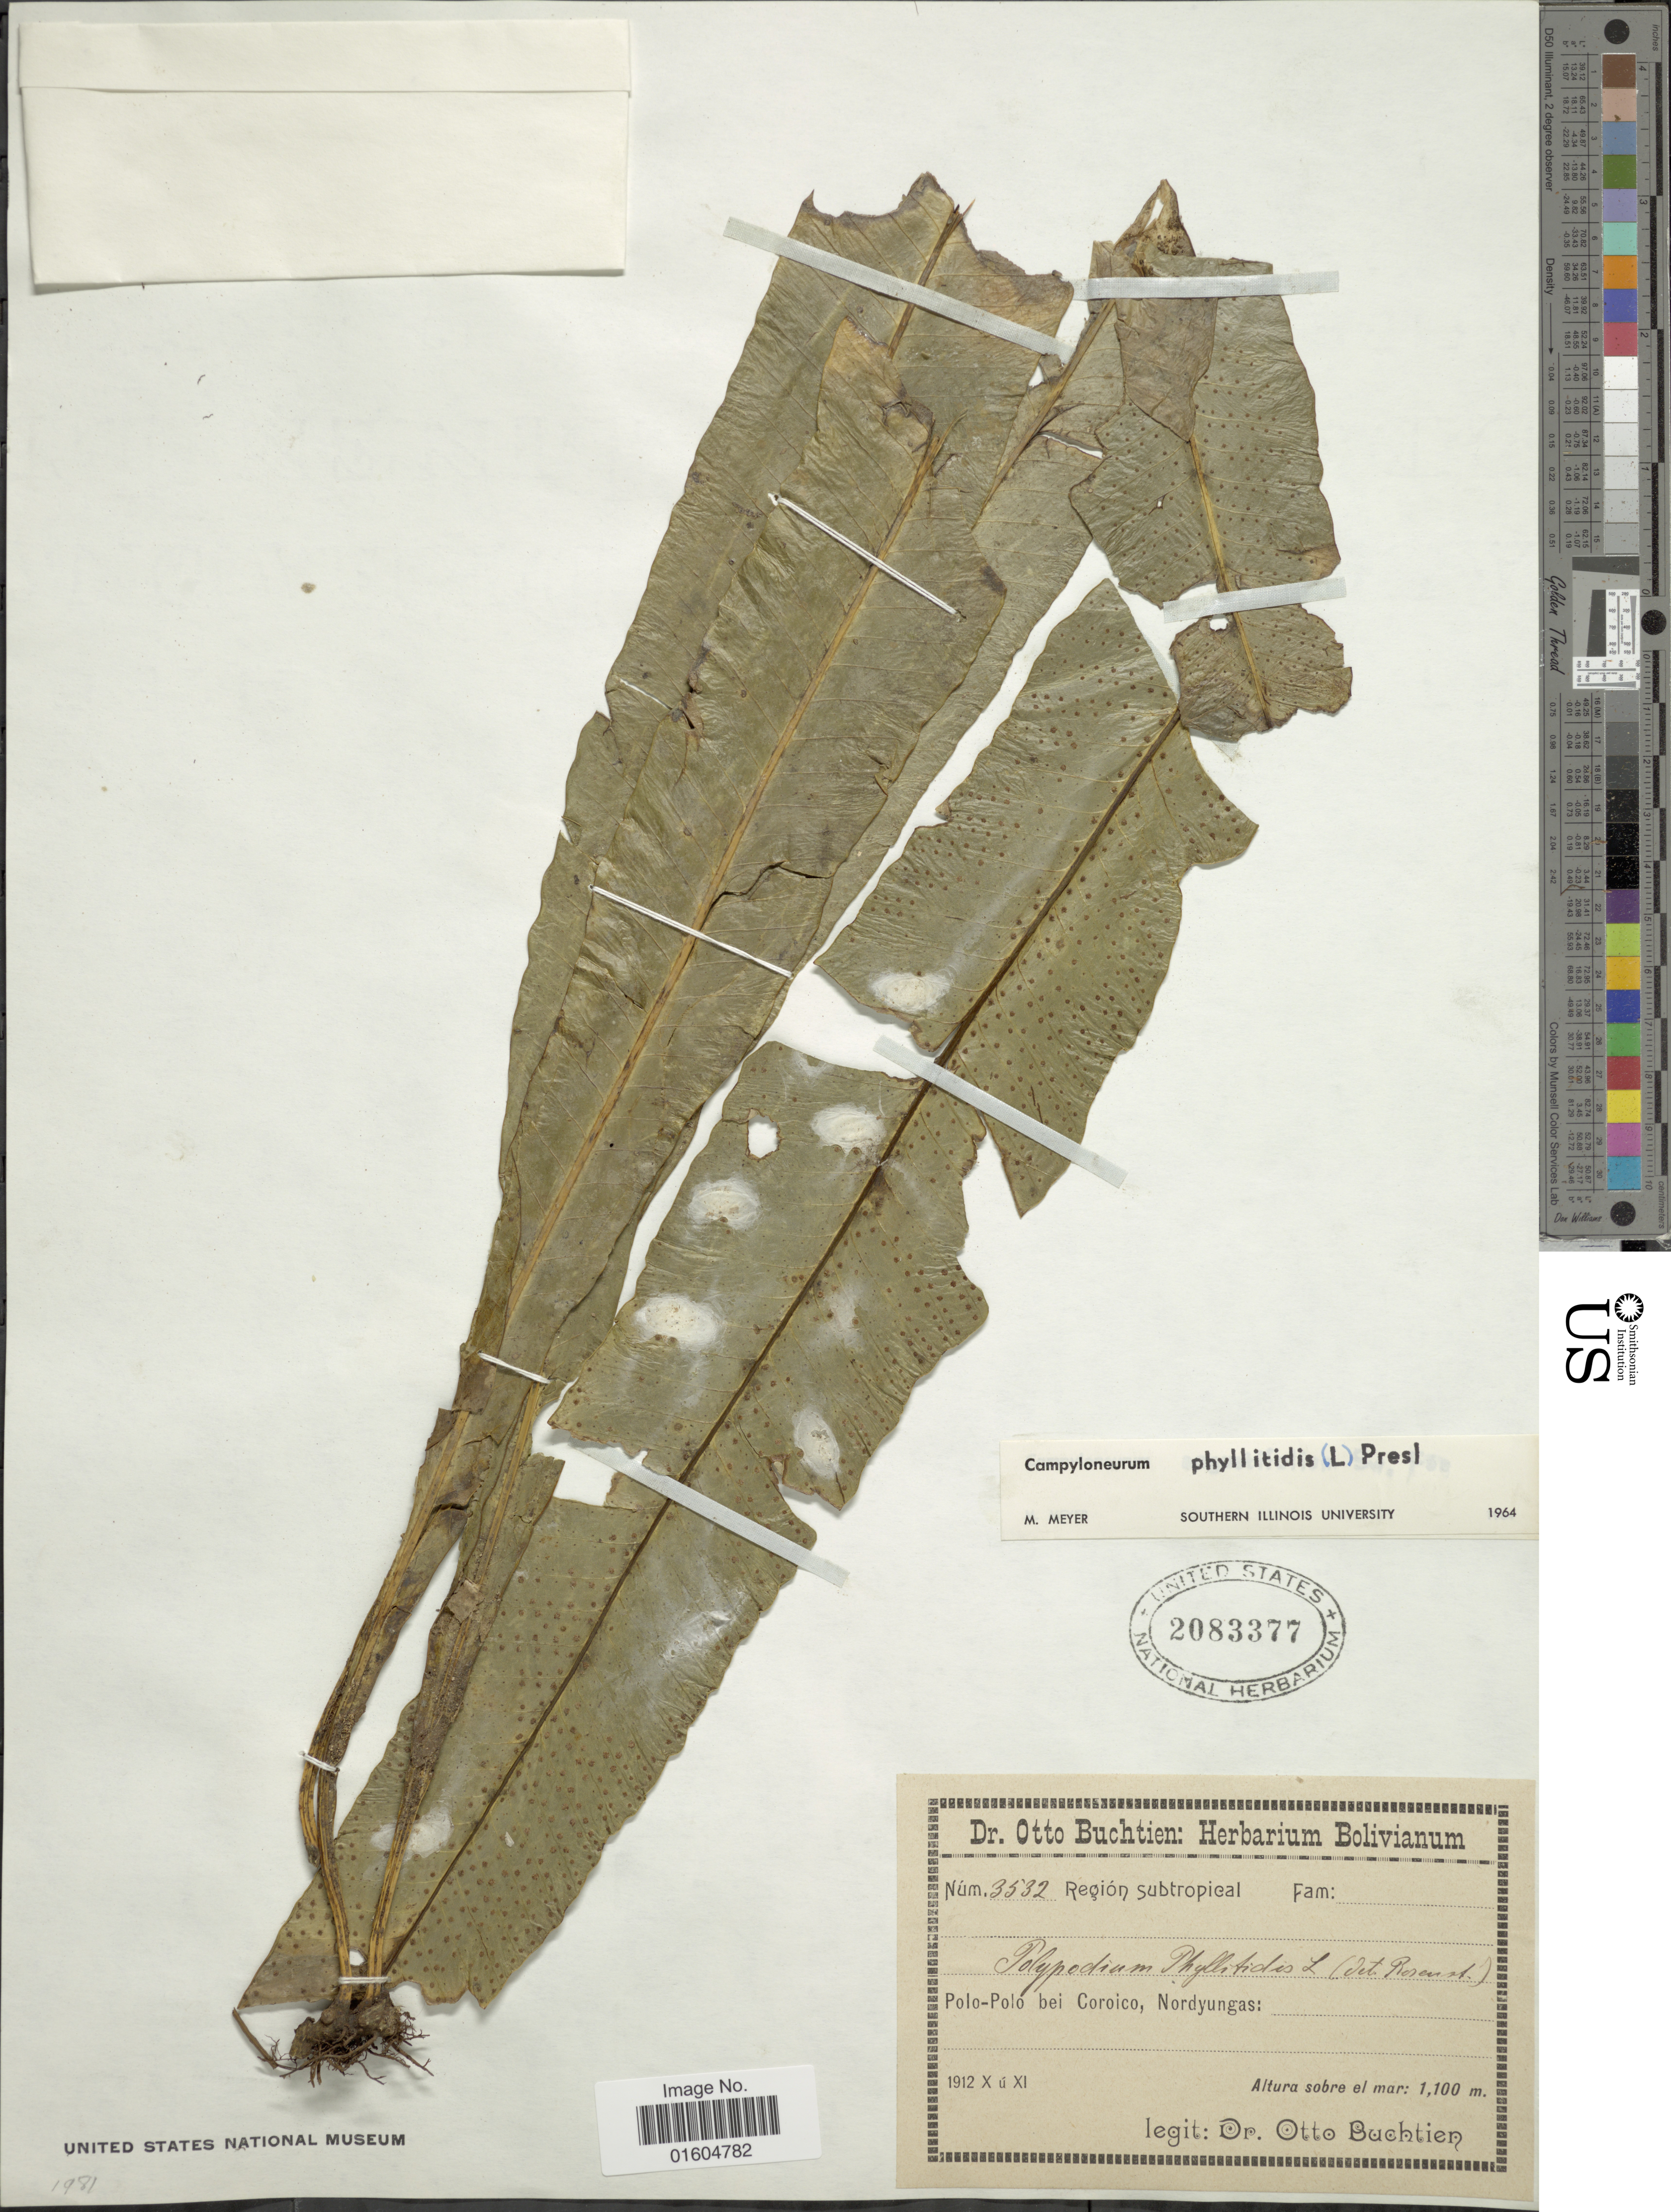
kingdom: Plantae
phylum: Tracheophyta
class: Polypodiopsida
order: Polypodiales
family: Polypodiaceae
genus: Campyloneurum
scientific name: Campyloneurum phyllitidis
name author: (L.) C. Presl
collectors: O. Buchtien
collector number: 3532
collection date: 1912-10/1912-11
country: Bolivia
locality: Bolivianum. Region subtropical. Polo-Polo bei Coroico, Nordyungas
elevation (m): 1100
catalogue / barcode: US 2083377